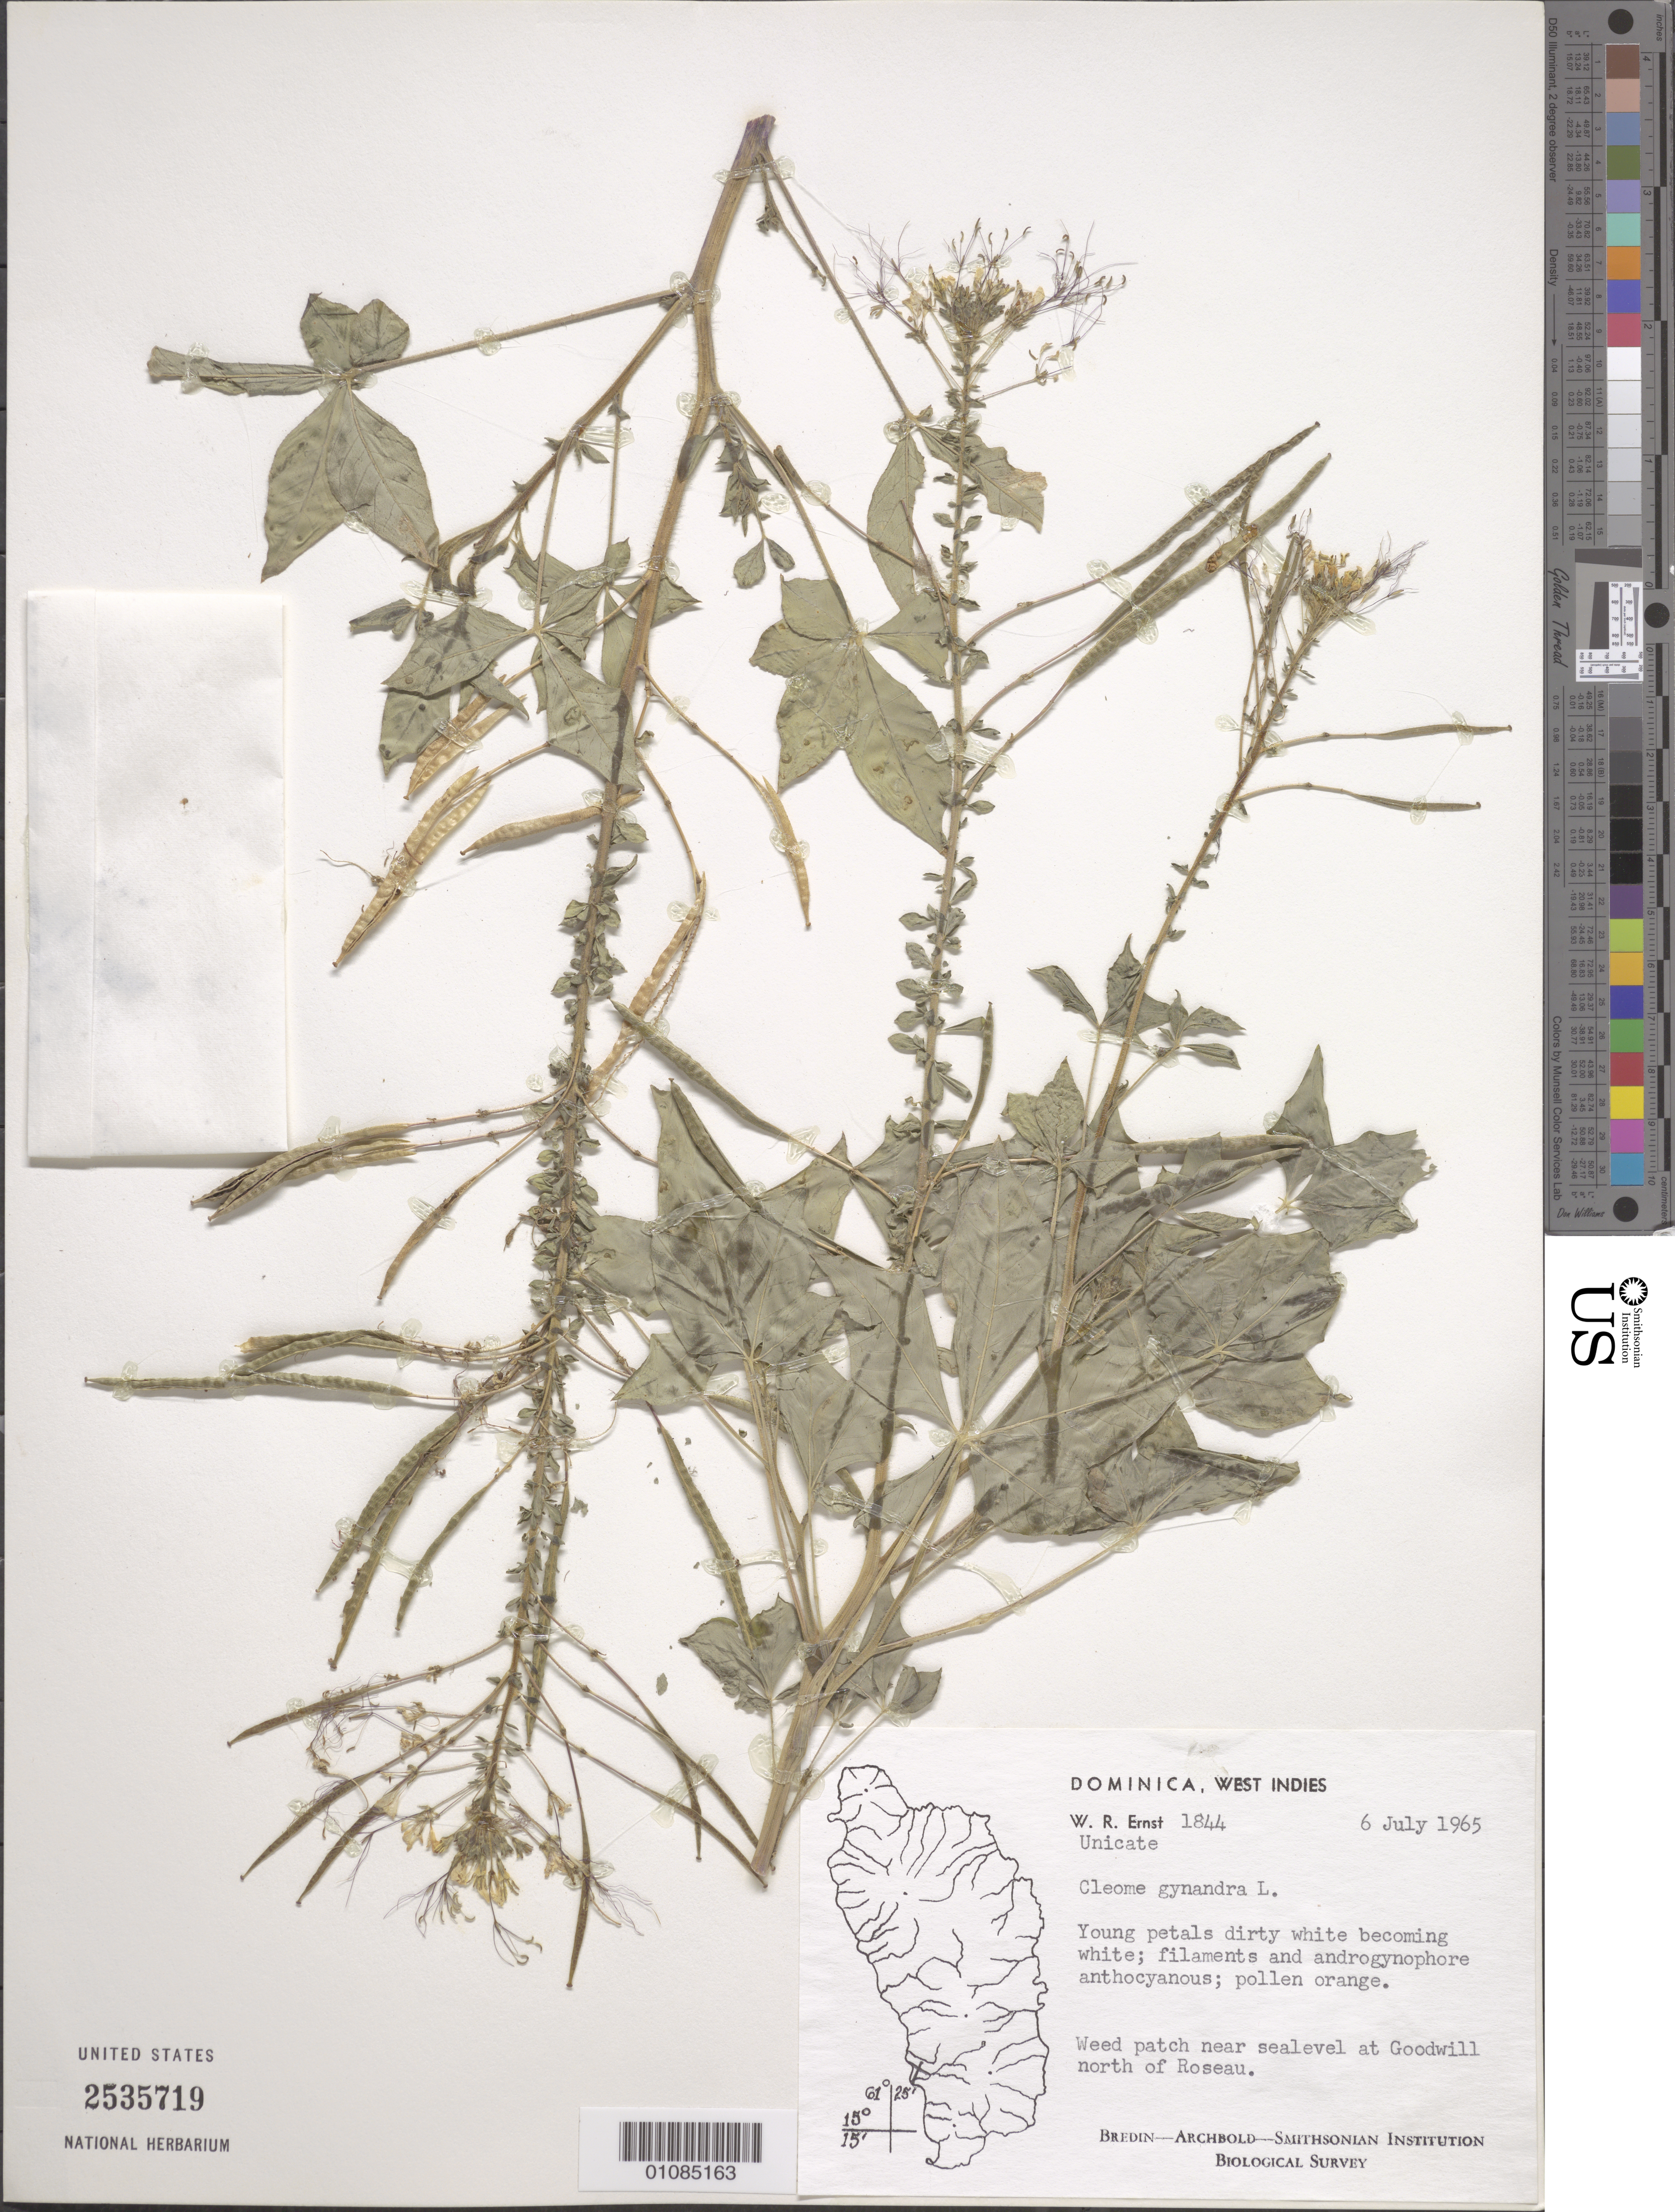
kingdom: Plantae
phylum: Tracheophyta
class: Magnoliopsida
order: Brassicales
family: Cleomaceae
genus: Gynandropsis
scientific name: Gynandropsis gynandra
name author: (L.) Briq.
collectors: W. R. Ernst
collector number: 1844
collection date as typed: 06 Jul 1965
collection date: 1965-07-06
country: Dominica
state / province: St. George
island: Dominica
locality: Goodwill, N of Roseau.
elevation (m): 0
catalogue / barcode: US 2535719